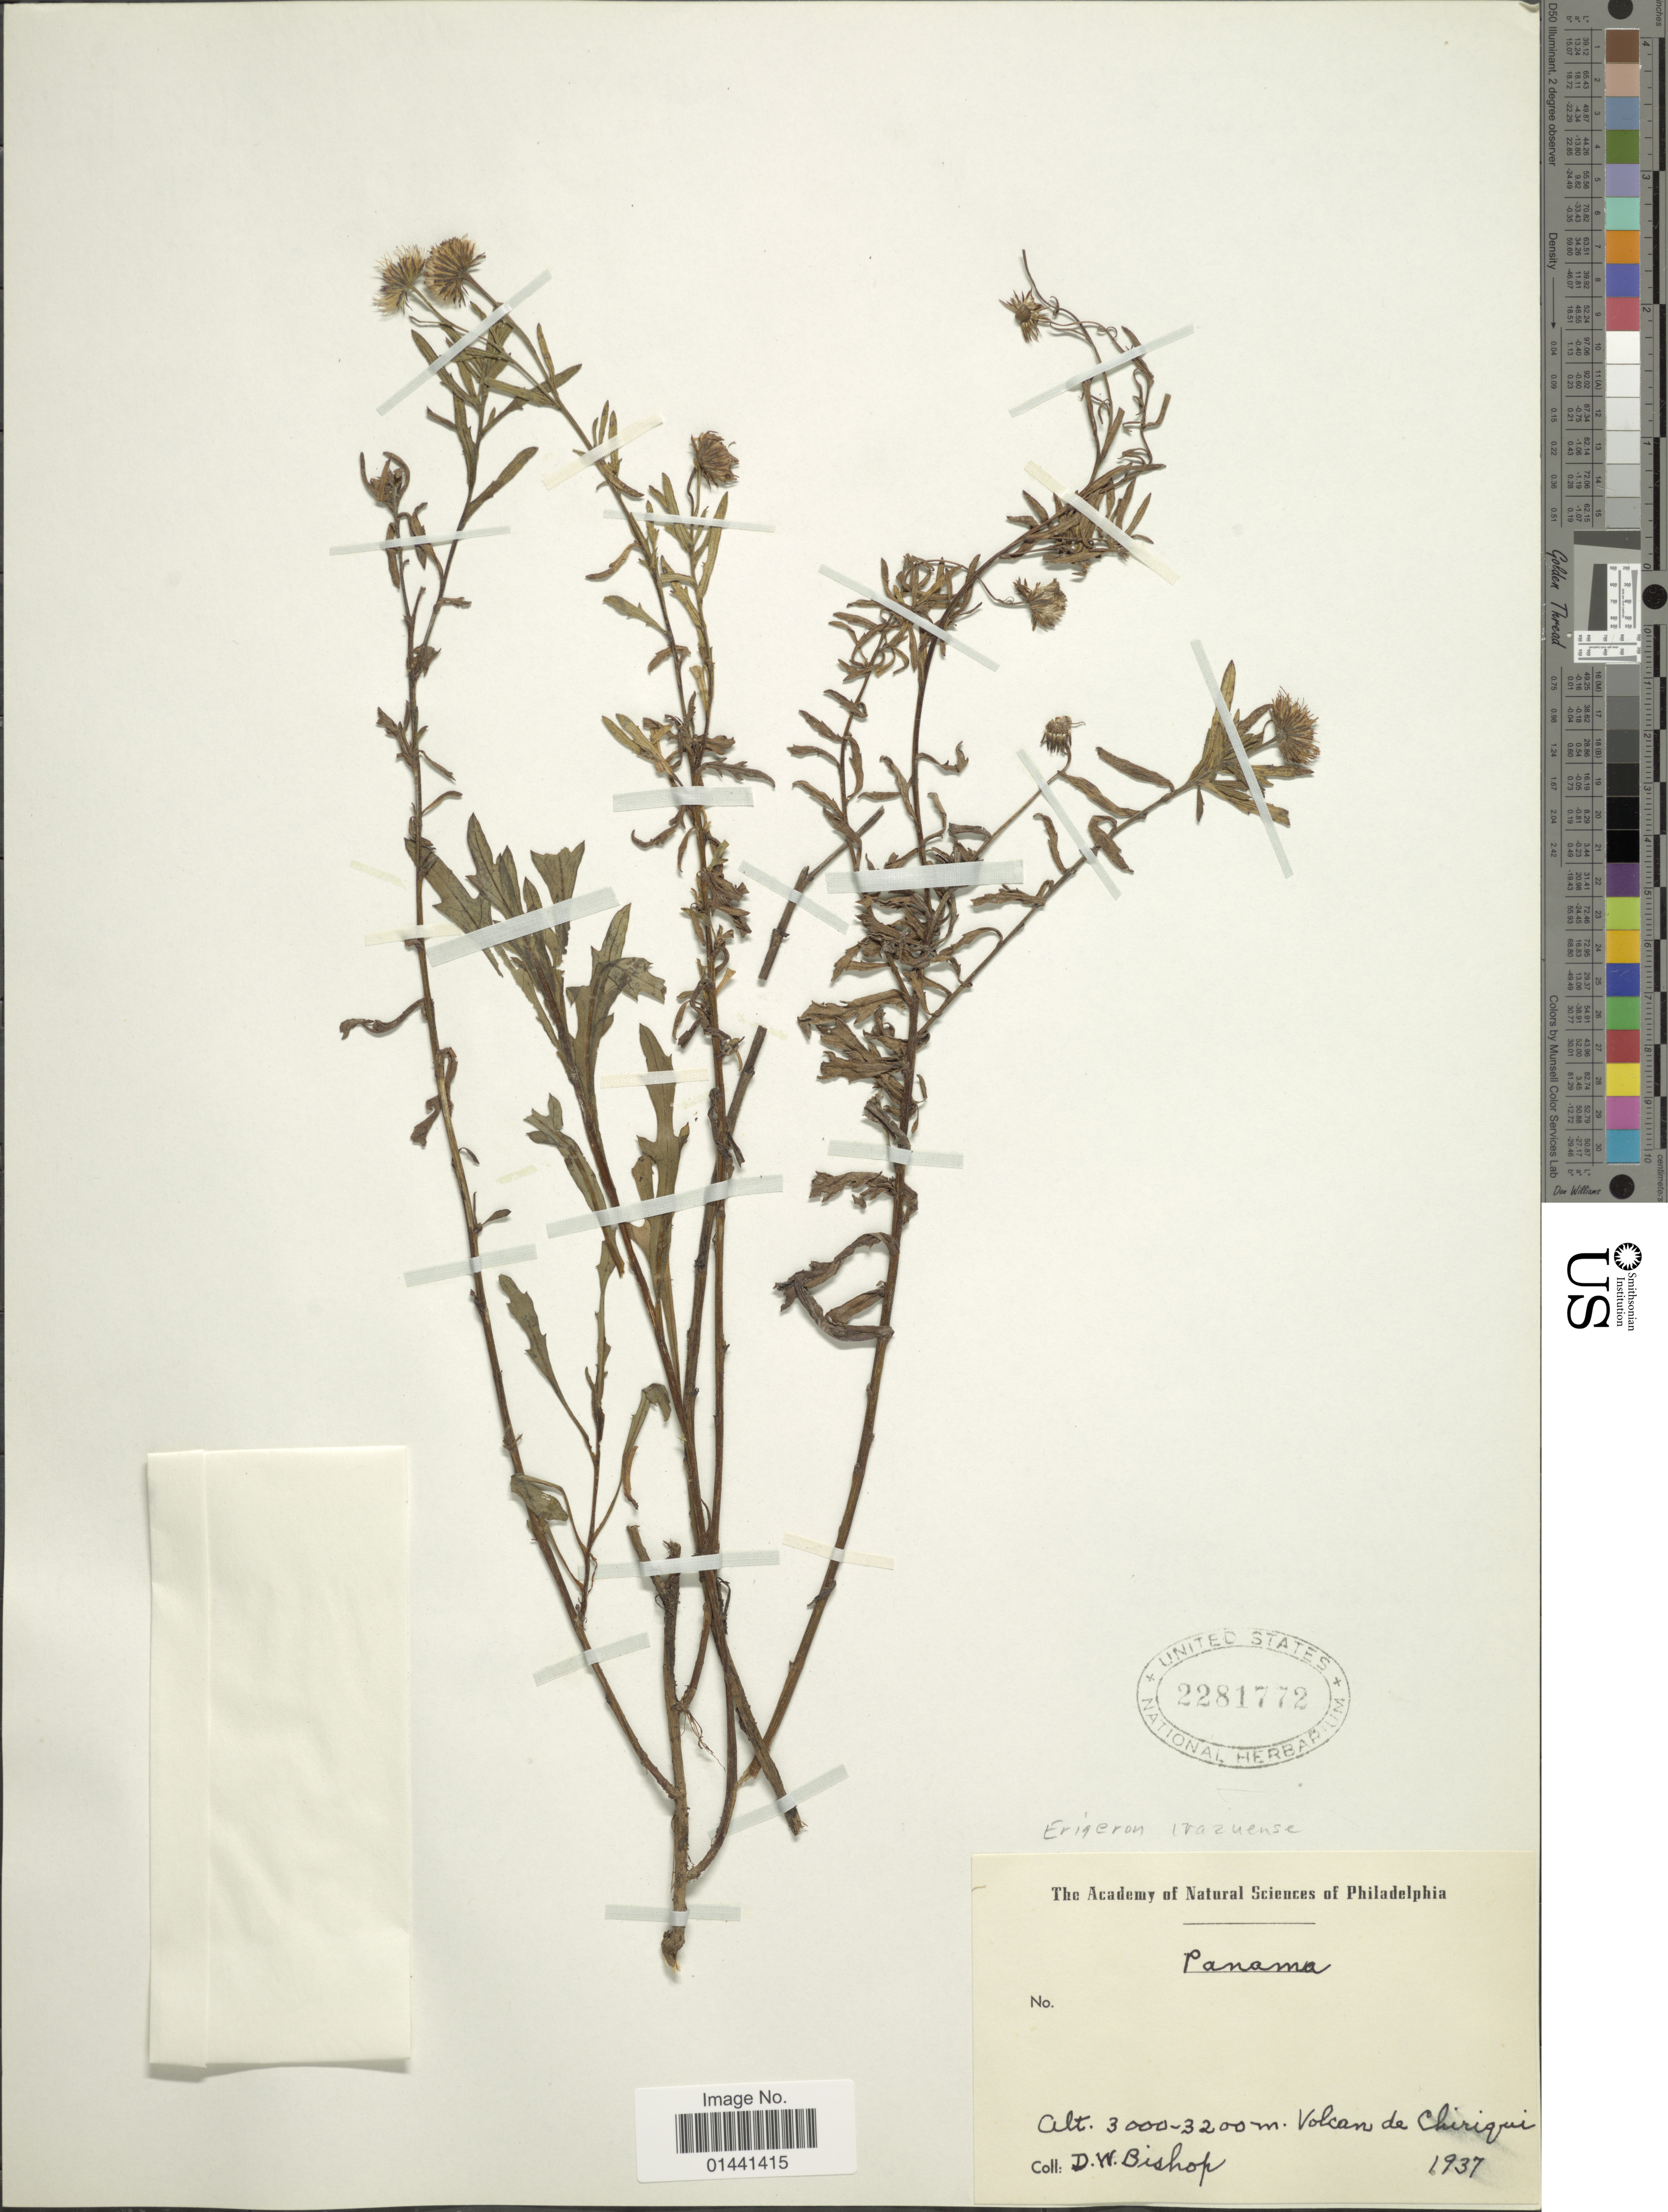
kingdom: Plantae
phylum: Tracheophyta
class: Magnoliopsida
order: Asterales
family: Asteraceae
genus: Erigeron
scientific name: Erigeron irazuense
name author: Greenm.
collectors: D. Bishop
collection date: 1937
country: Panama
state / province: Chiriqui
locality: Volcan de Chiriqui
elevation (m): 3000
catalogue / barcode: US 2281772